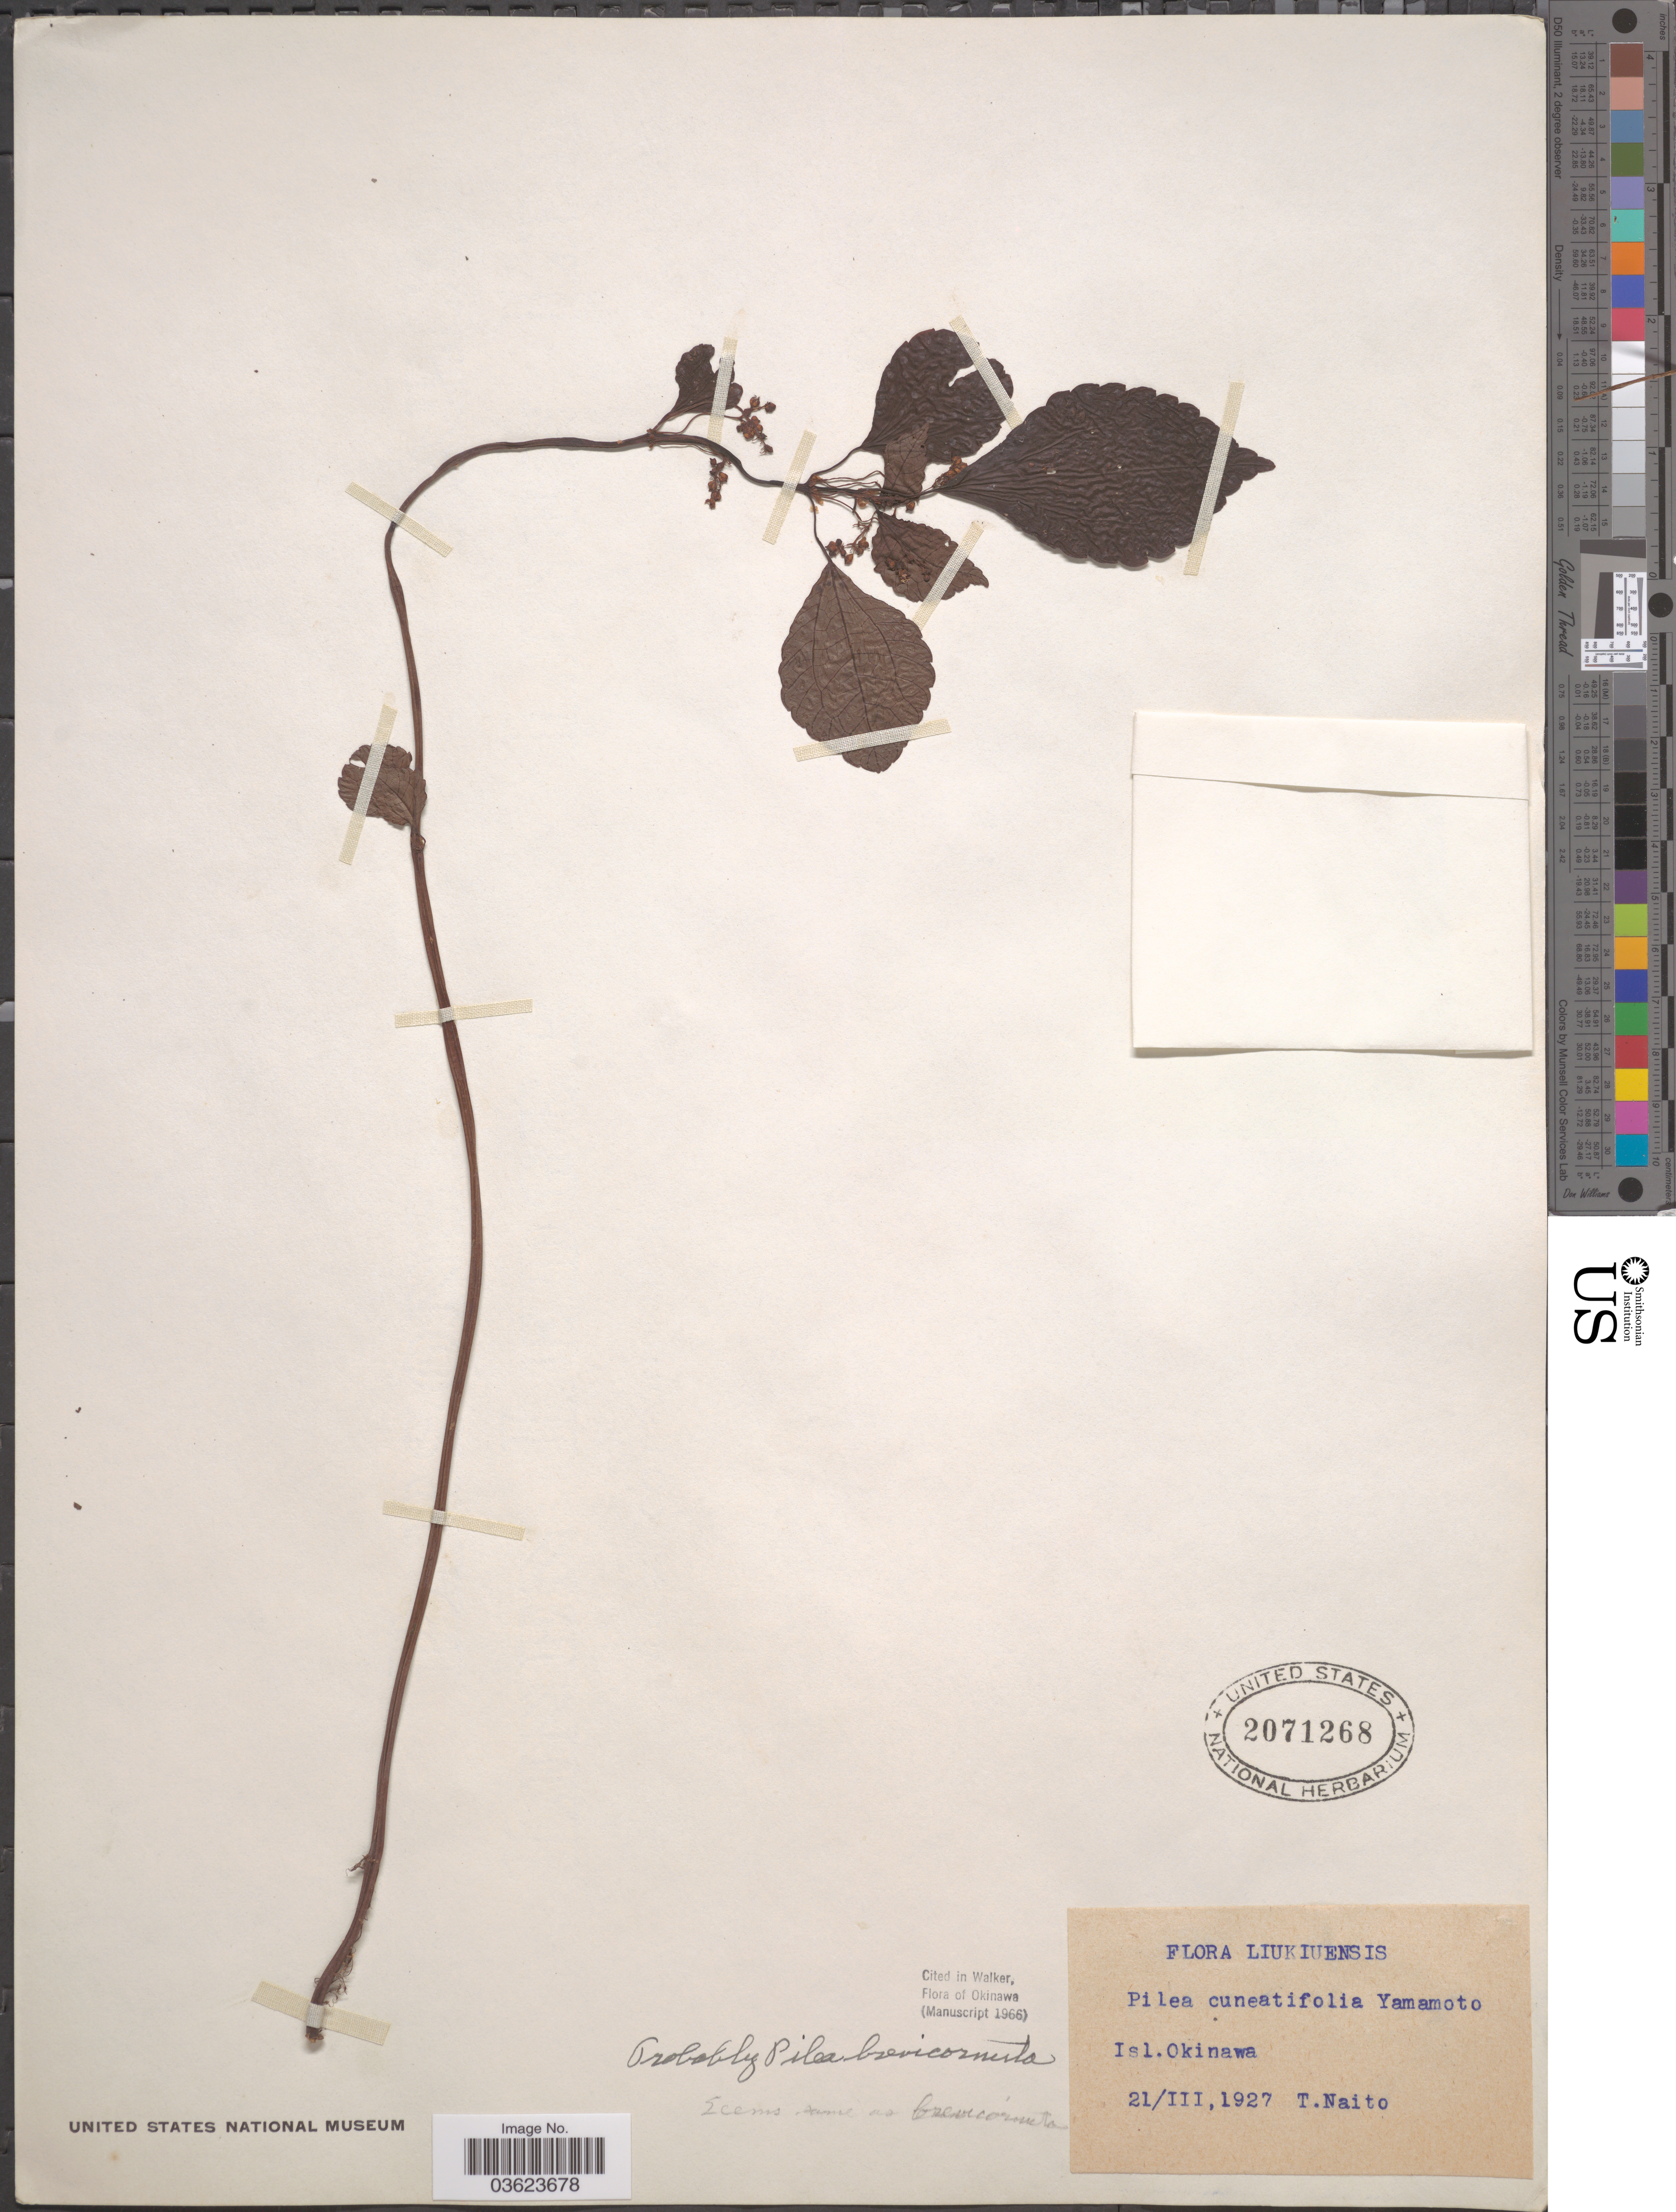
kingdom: Plantae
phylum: Tracheophyta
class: Magnoliopsida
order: Rosales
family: Urticaceae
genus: Pilea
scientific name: Pilea brevicornuta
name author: Hayata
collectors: T. Naito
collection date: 1927-03-21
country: Japan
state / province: Okinawa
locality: Liukiuensis. Isl.Okinawa.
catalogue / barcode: US 2071268